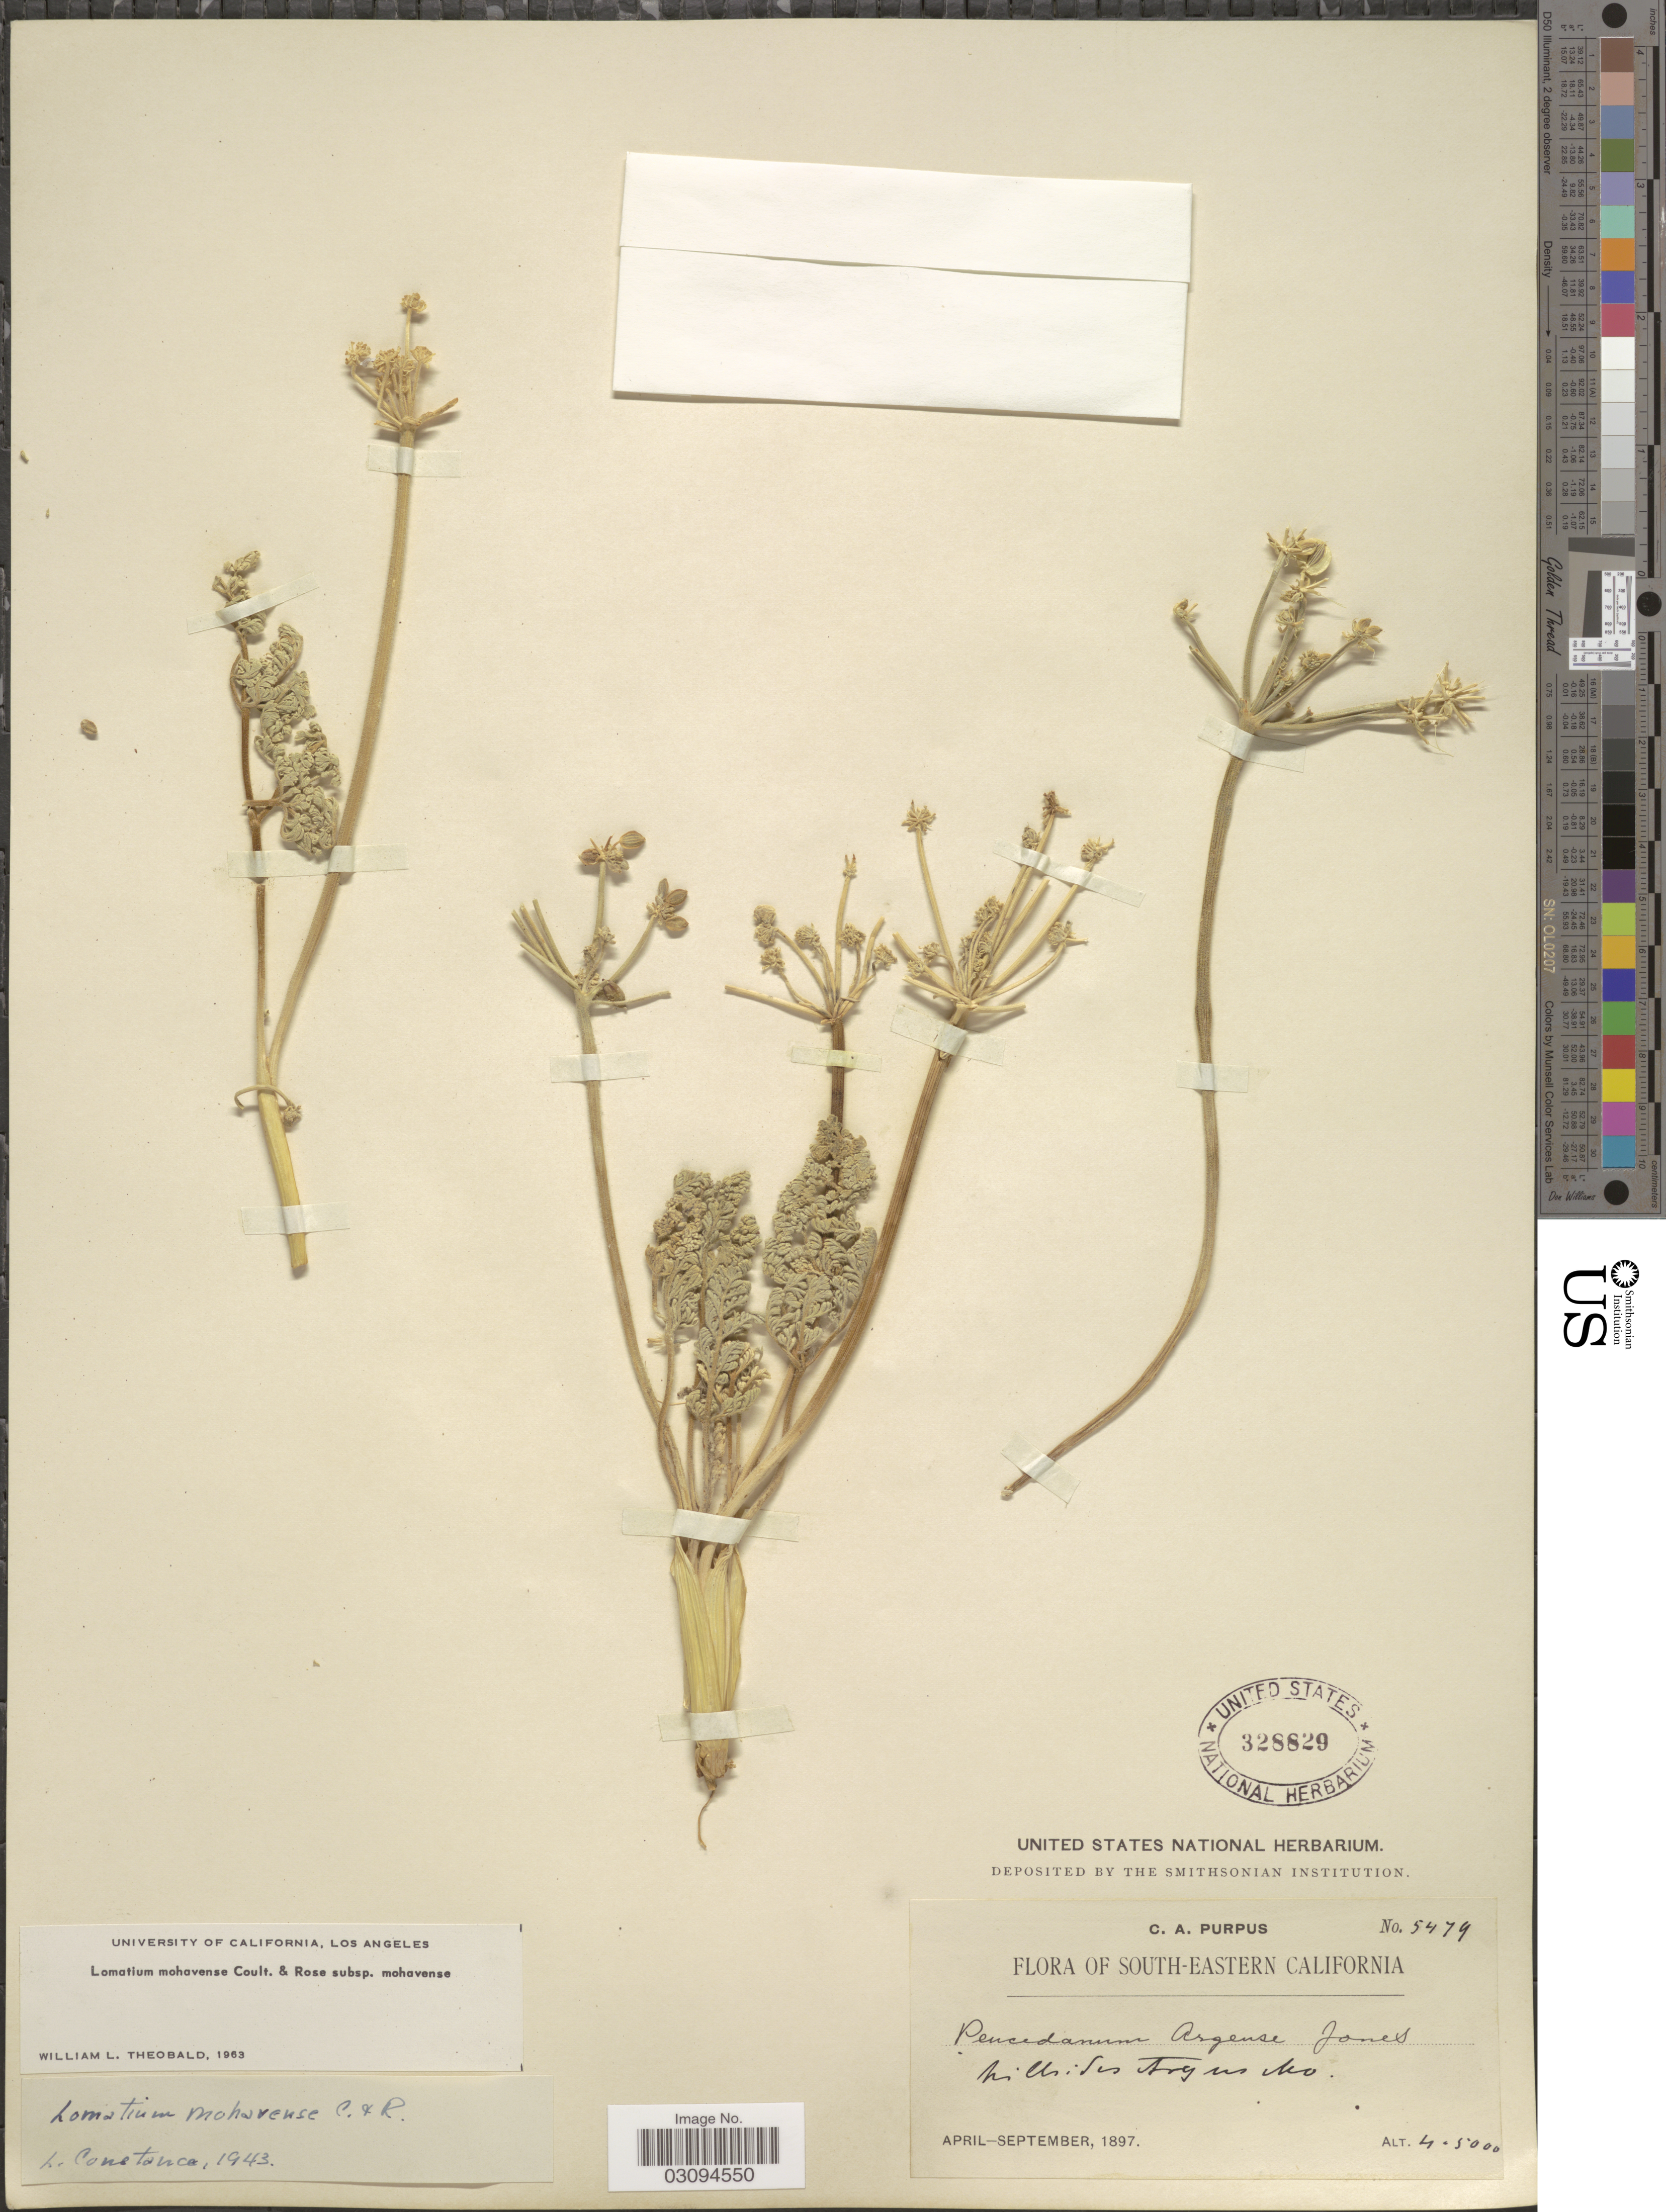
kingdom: Plantae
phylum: Tracheophyta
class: Magnoliopsida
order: Apiales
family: Apiaceae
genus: Lomatium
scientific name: Lomatium mohavense subsp. mohavense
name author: (J.M. Coult. & Rose) J.M. Coult. & Rose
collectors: C. A. Purpus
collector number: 5479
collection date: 1897-04/1897-09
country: United States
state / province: California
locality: South- Eastern California. Hillsides Argus Mountains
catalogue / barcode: US 328829